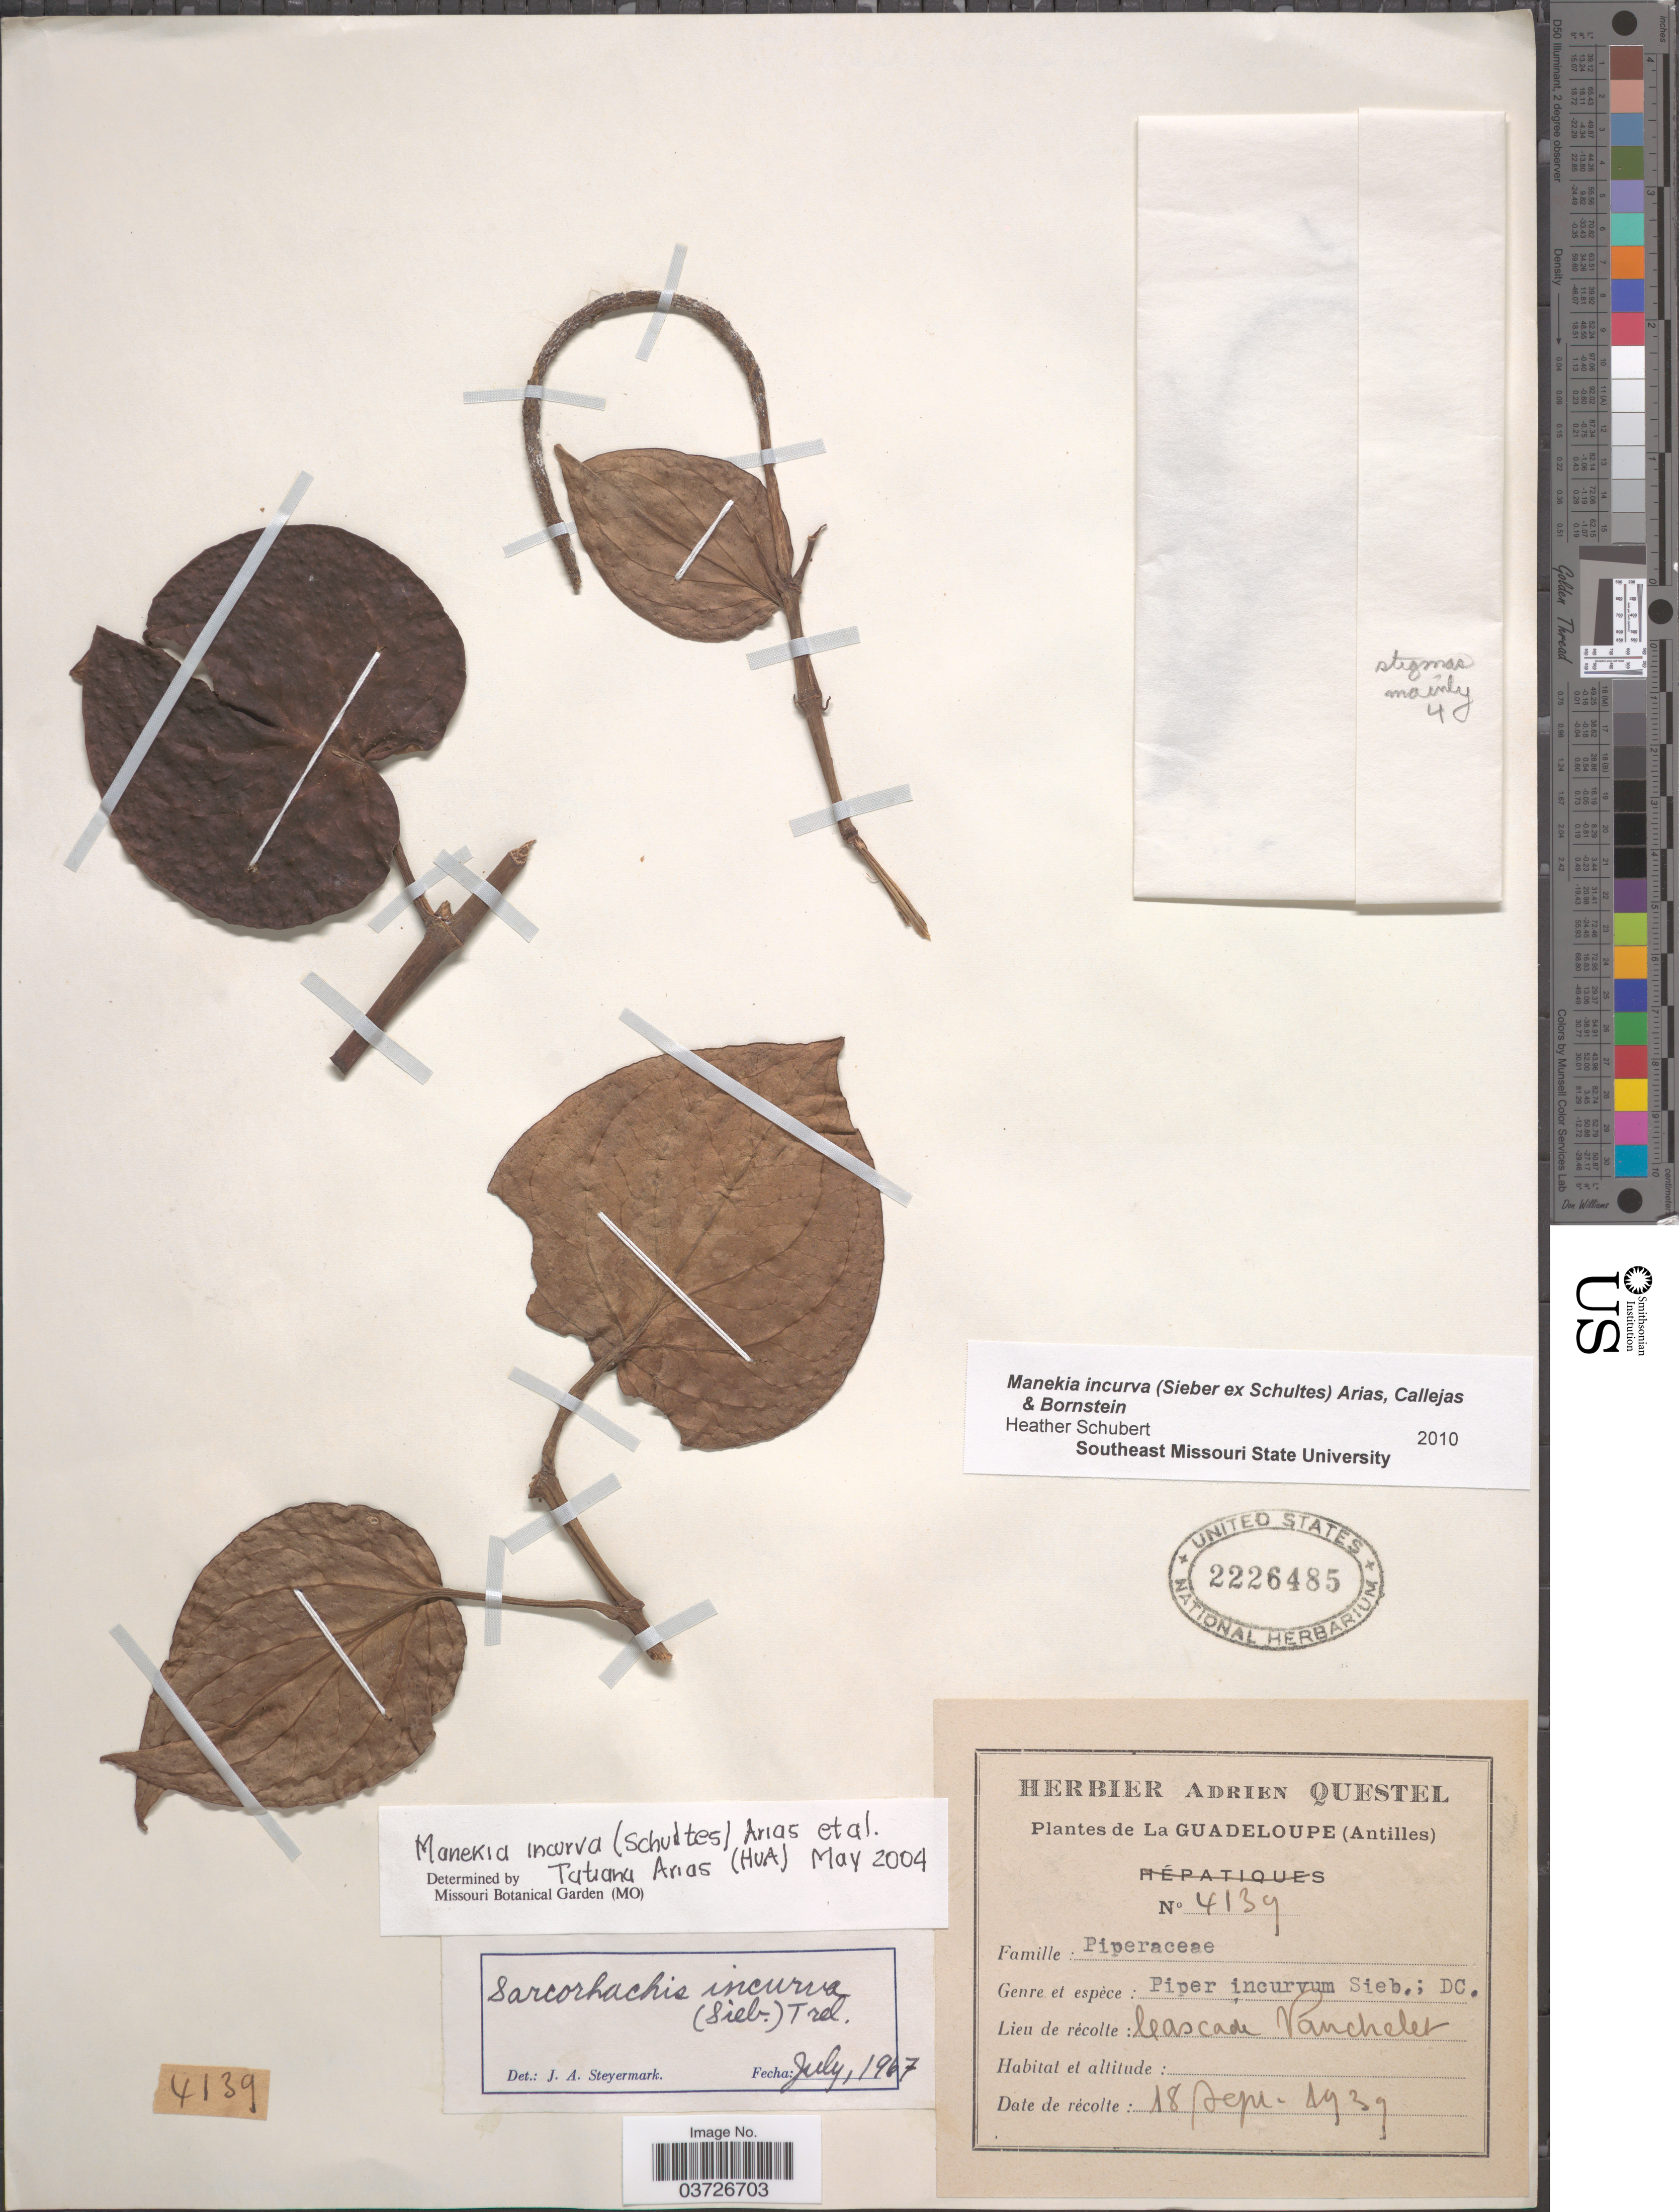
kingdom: Plantae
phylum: Tracheophyta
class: Magnoliopsida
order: Piperales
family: Piperaceae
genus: Manekia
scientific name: Manekia incurva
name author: (Sieber ex Schult.) T. Arias et al.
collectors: A. Questel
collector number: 4139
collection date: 1939-09-18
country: Guadeloupe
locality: Cascade Vauchelet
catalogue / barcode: US 2226485